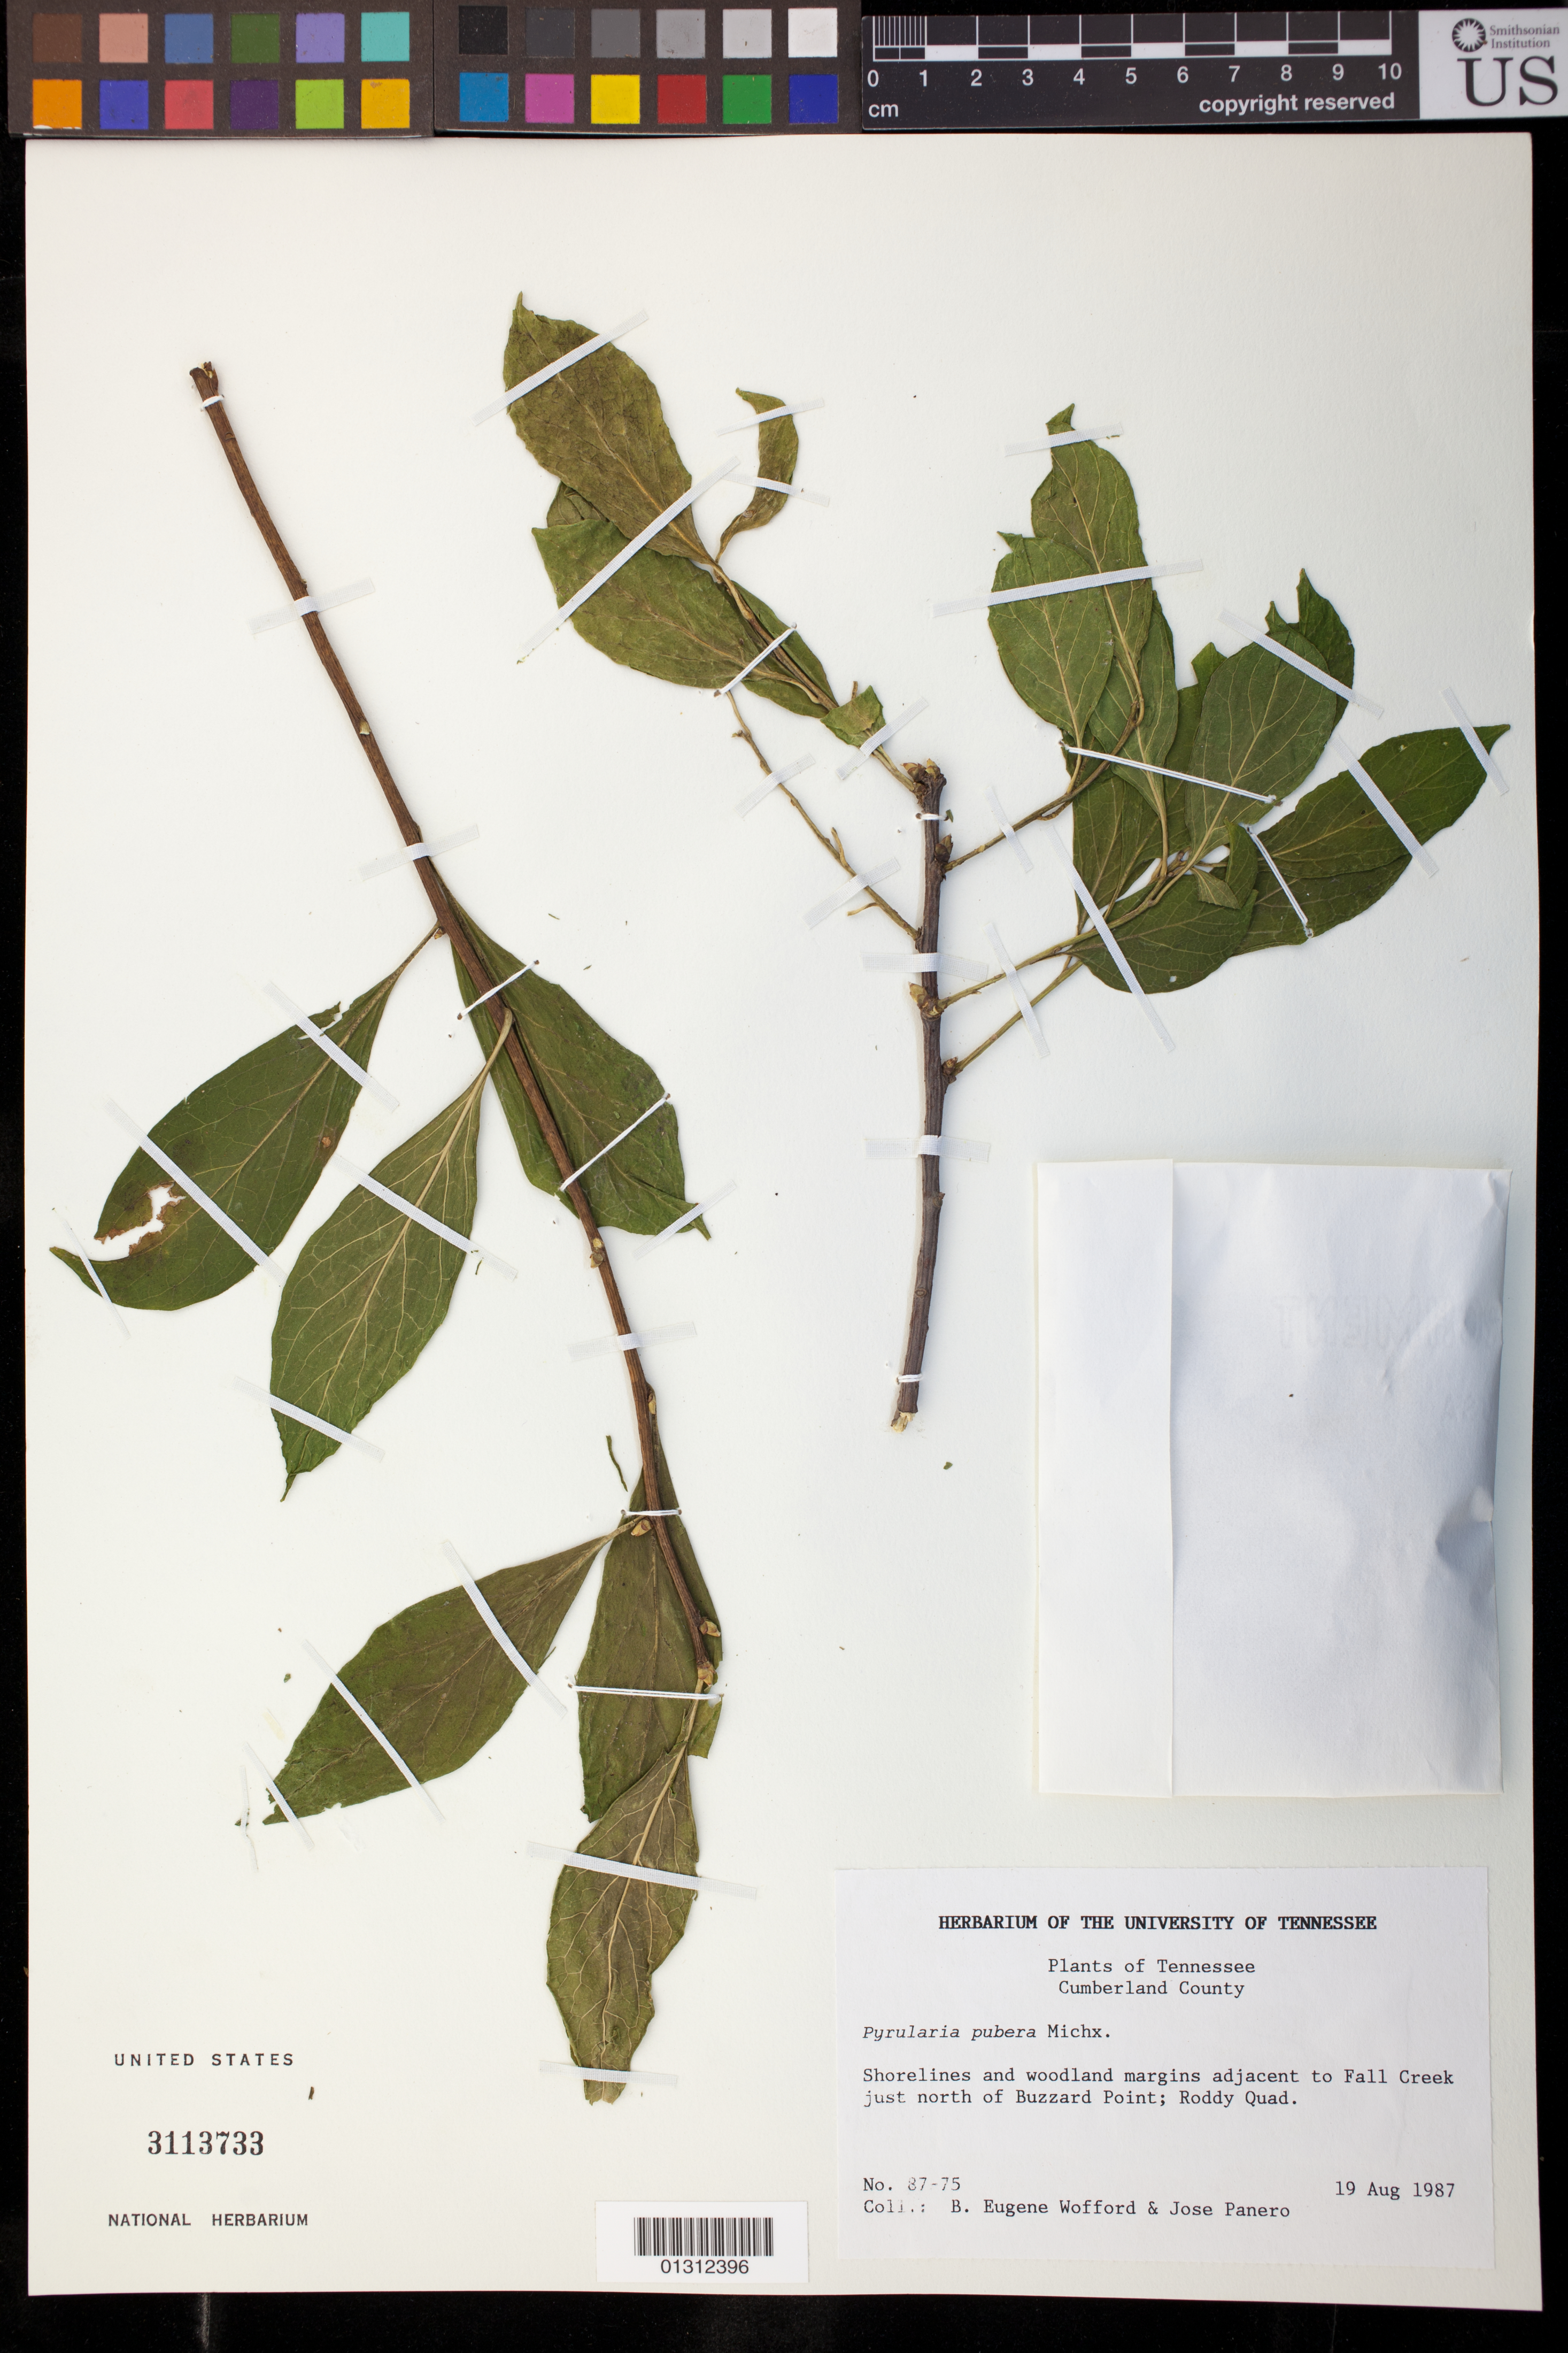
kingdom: Plantae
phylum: Tracheophyta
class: Magnoliopsida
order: Santalales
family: Cervantesiaceae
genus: Pyrularia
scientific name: Pyrularia pubera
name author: Michx.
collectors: B. Wofford & J. L. Panero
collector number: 87-75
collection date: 1987-08-19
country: United States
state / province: Tennessee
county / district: Cumberland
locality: Fall Creek just north of Buzzard Point; Roddy Quad.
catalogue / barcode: US 3113733